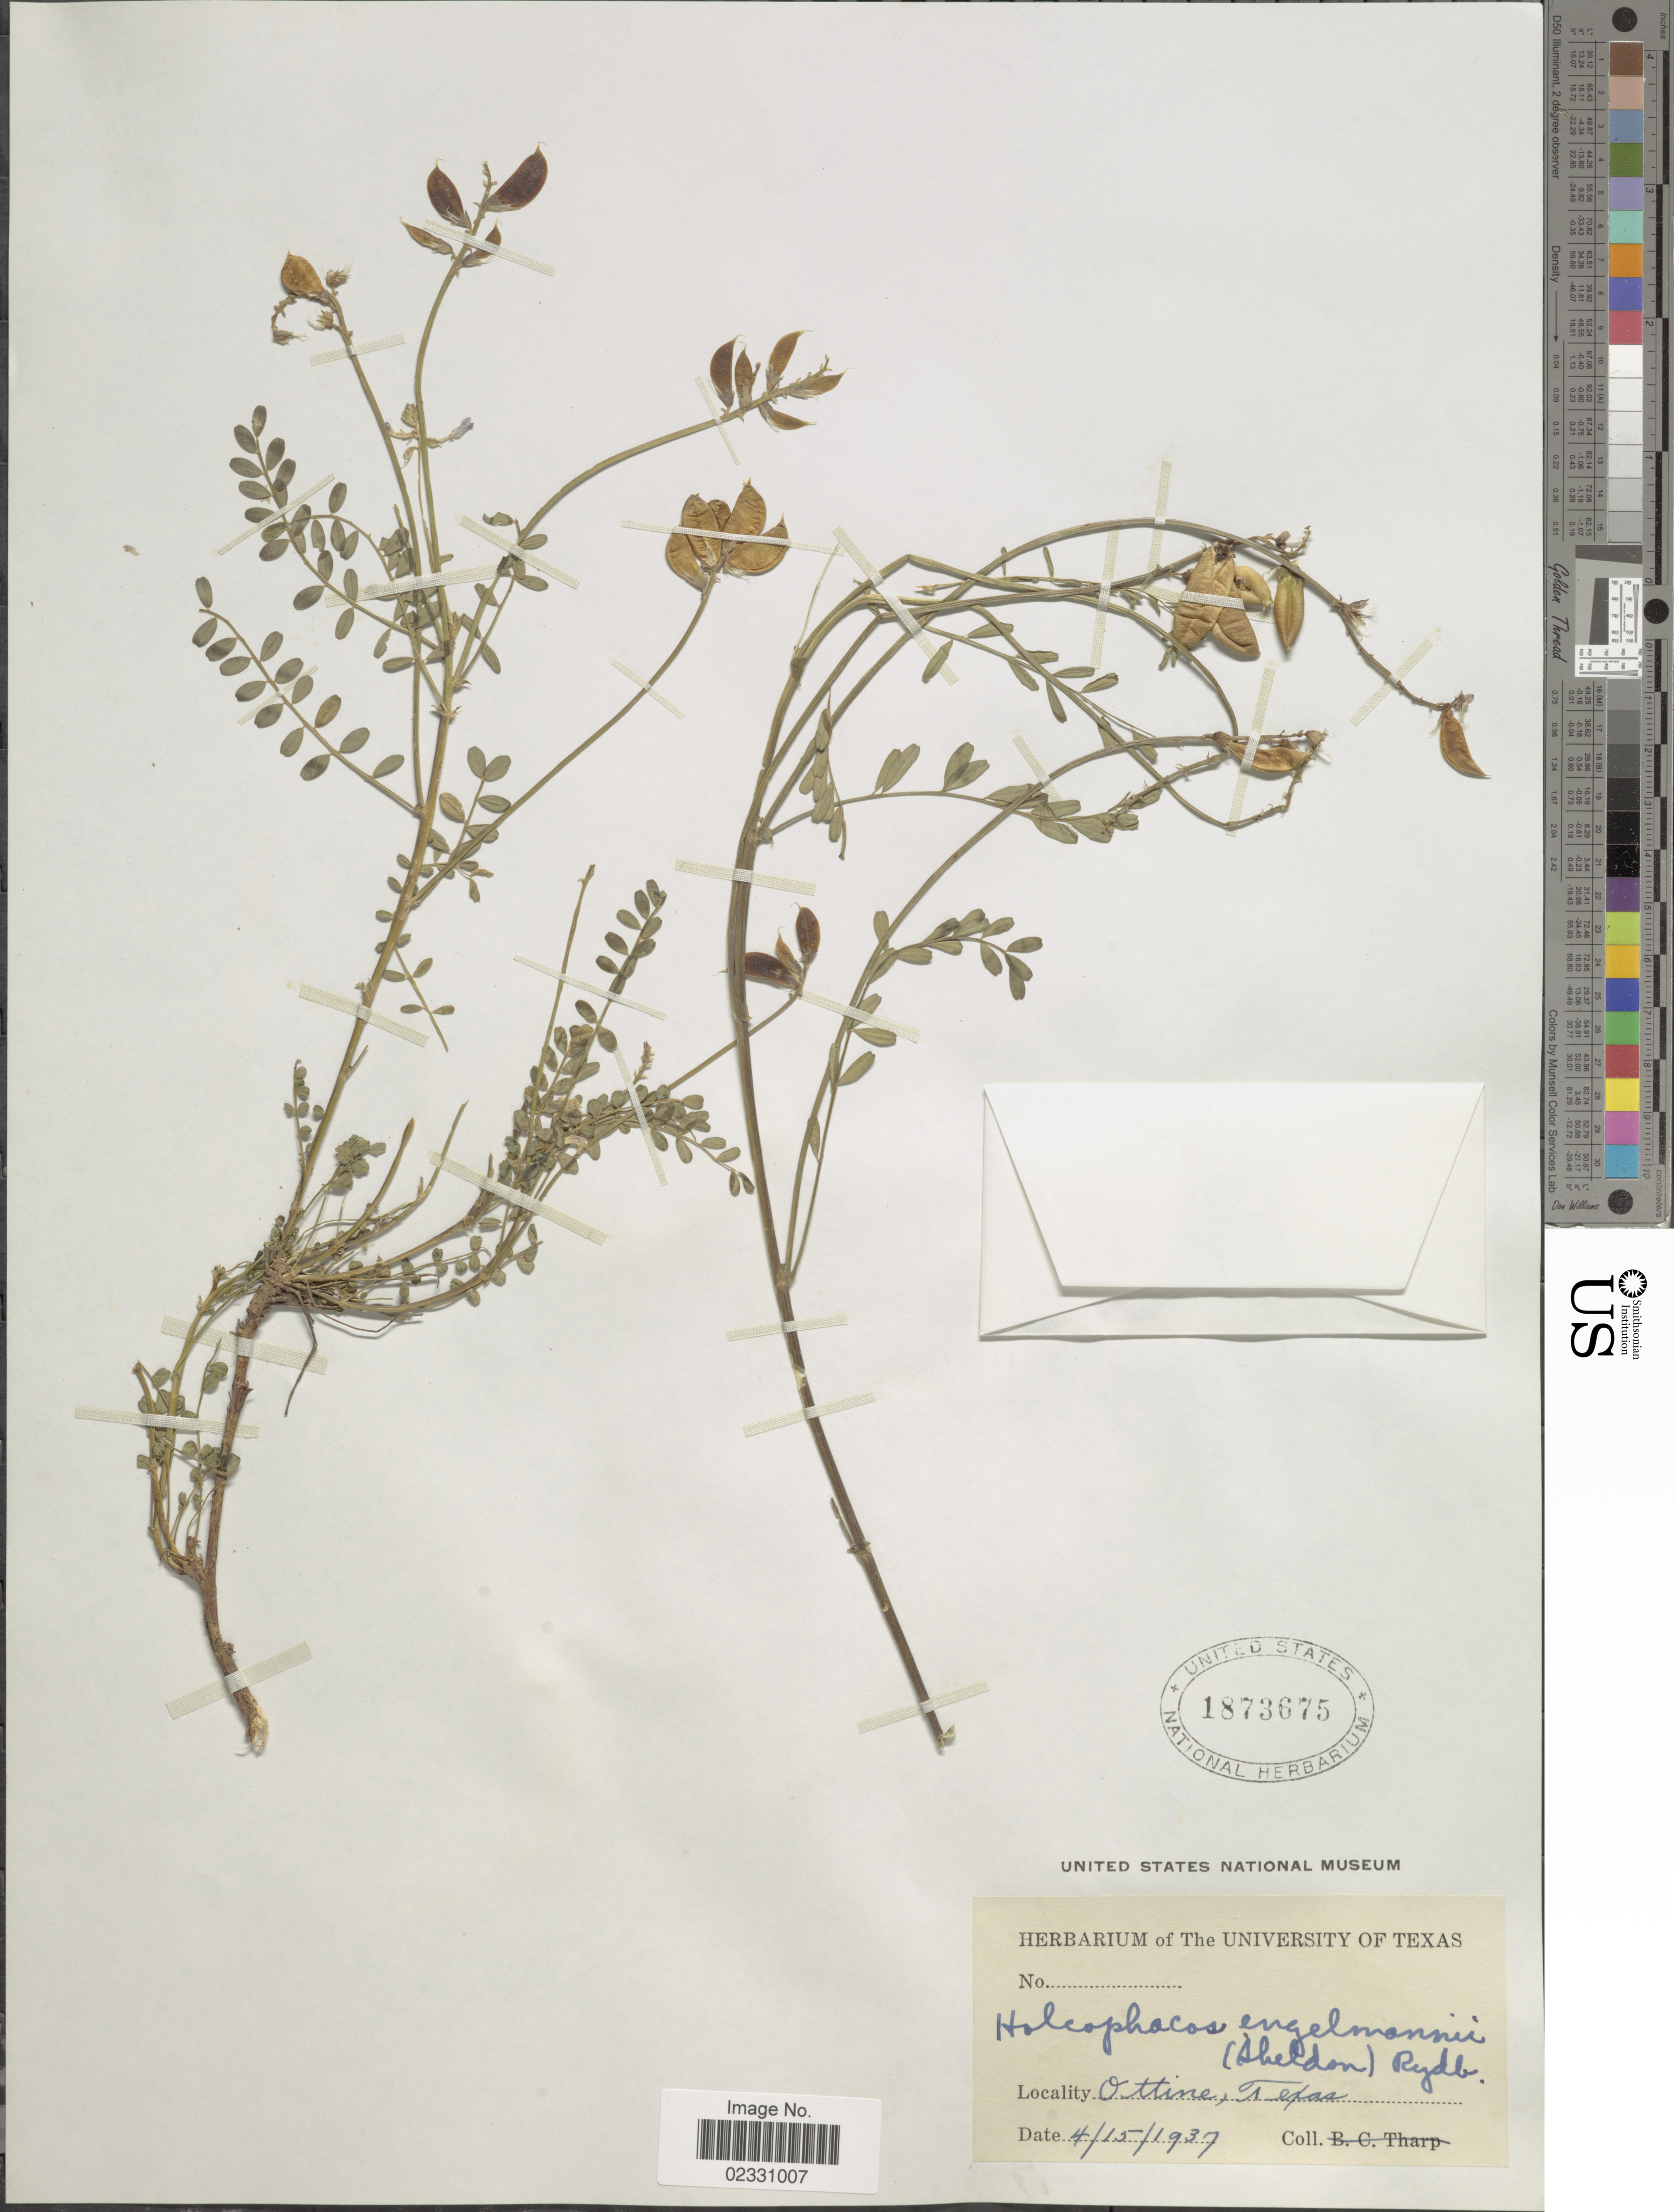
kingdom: Plantae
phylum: Tracheophyta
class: Magnoliopsida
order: Fabales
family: Fabaceae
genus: Astragalus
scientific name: Astragalus engelmanni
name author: E. Sheld.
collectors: ex herb. University of Texas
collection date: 1937-04-15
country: United States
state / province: Texas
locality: Ottine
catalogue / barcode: US 1873675